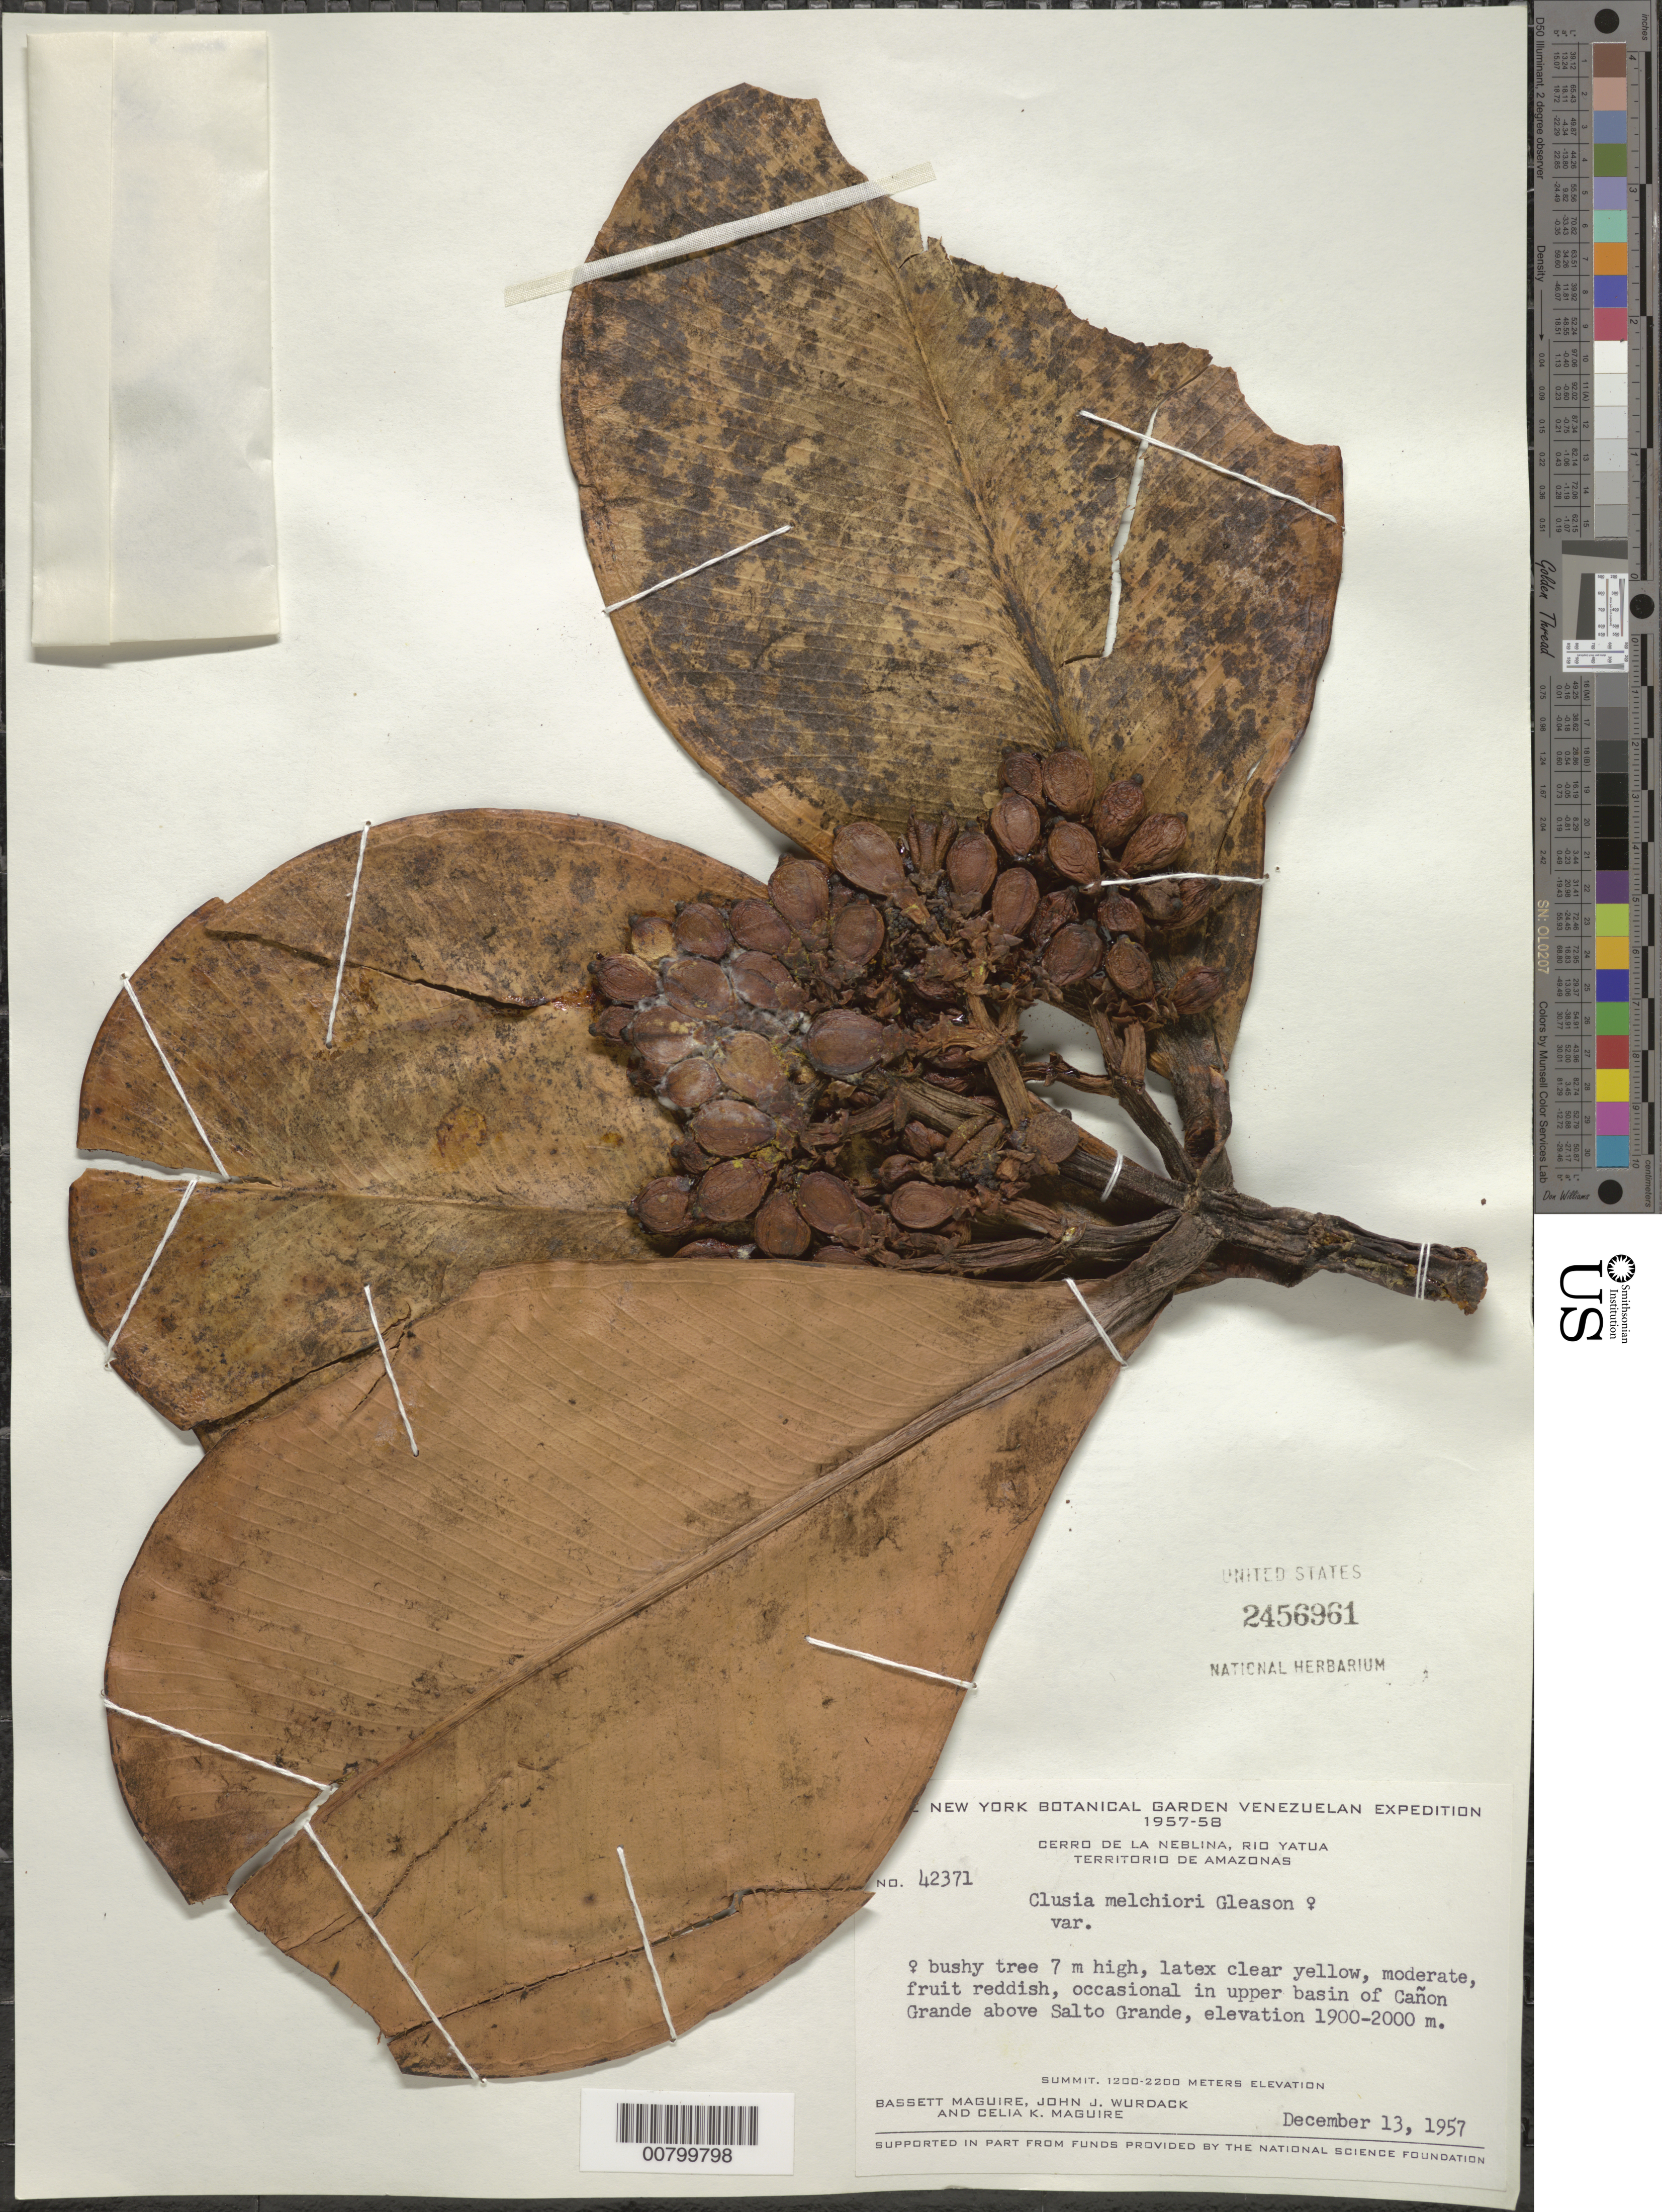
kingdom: Plantae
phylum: Tracheophyta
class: Magnoliopsida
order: Malpighiales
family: Clusiaceae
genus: Clusia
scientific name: Clusia melchiori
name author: Gleason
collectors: B. Maguire, J. J. Wurdack & C. K. Maguire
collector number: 42371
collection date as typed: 13-Dec-57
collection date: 1957-12-13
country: Venezuela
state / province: Amazonas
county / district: Río Negro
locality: Cerro de la Neblina, Río Yatua, basin of Caño Grande above Salto Grande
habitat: Along upper basin of Cañon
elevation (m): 1900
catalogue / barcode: US 2456961